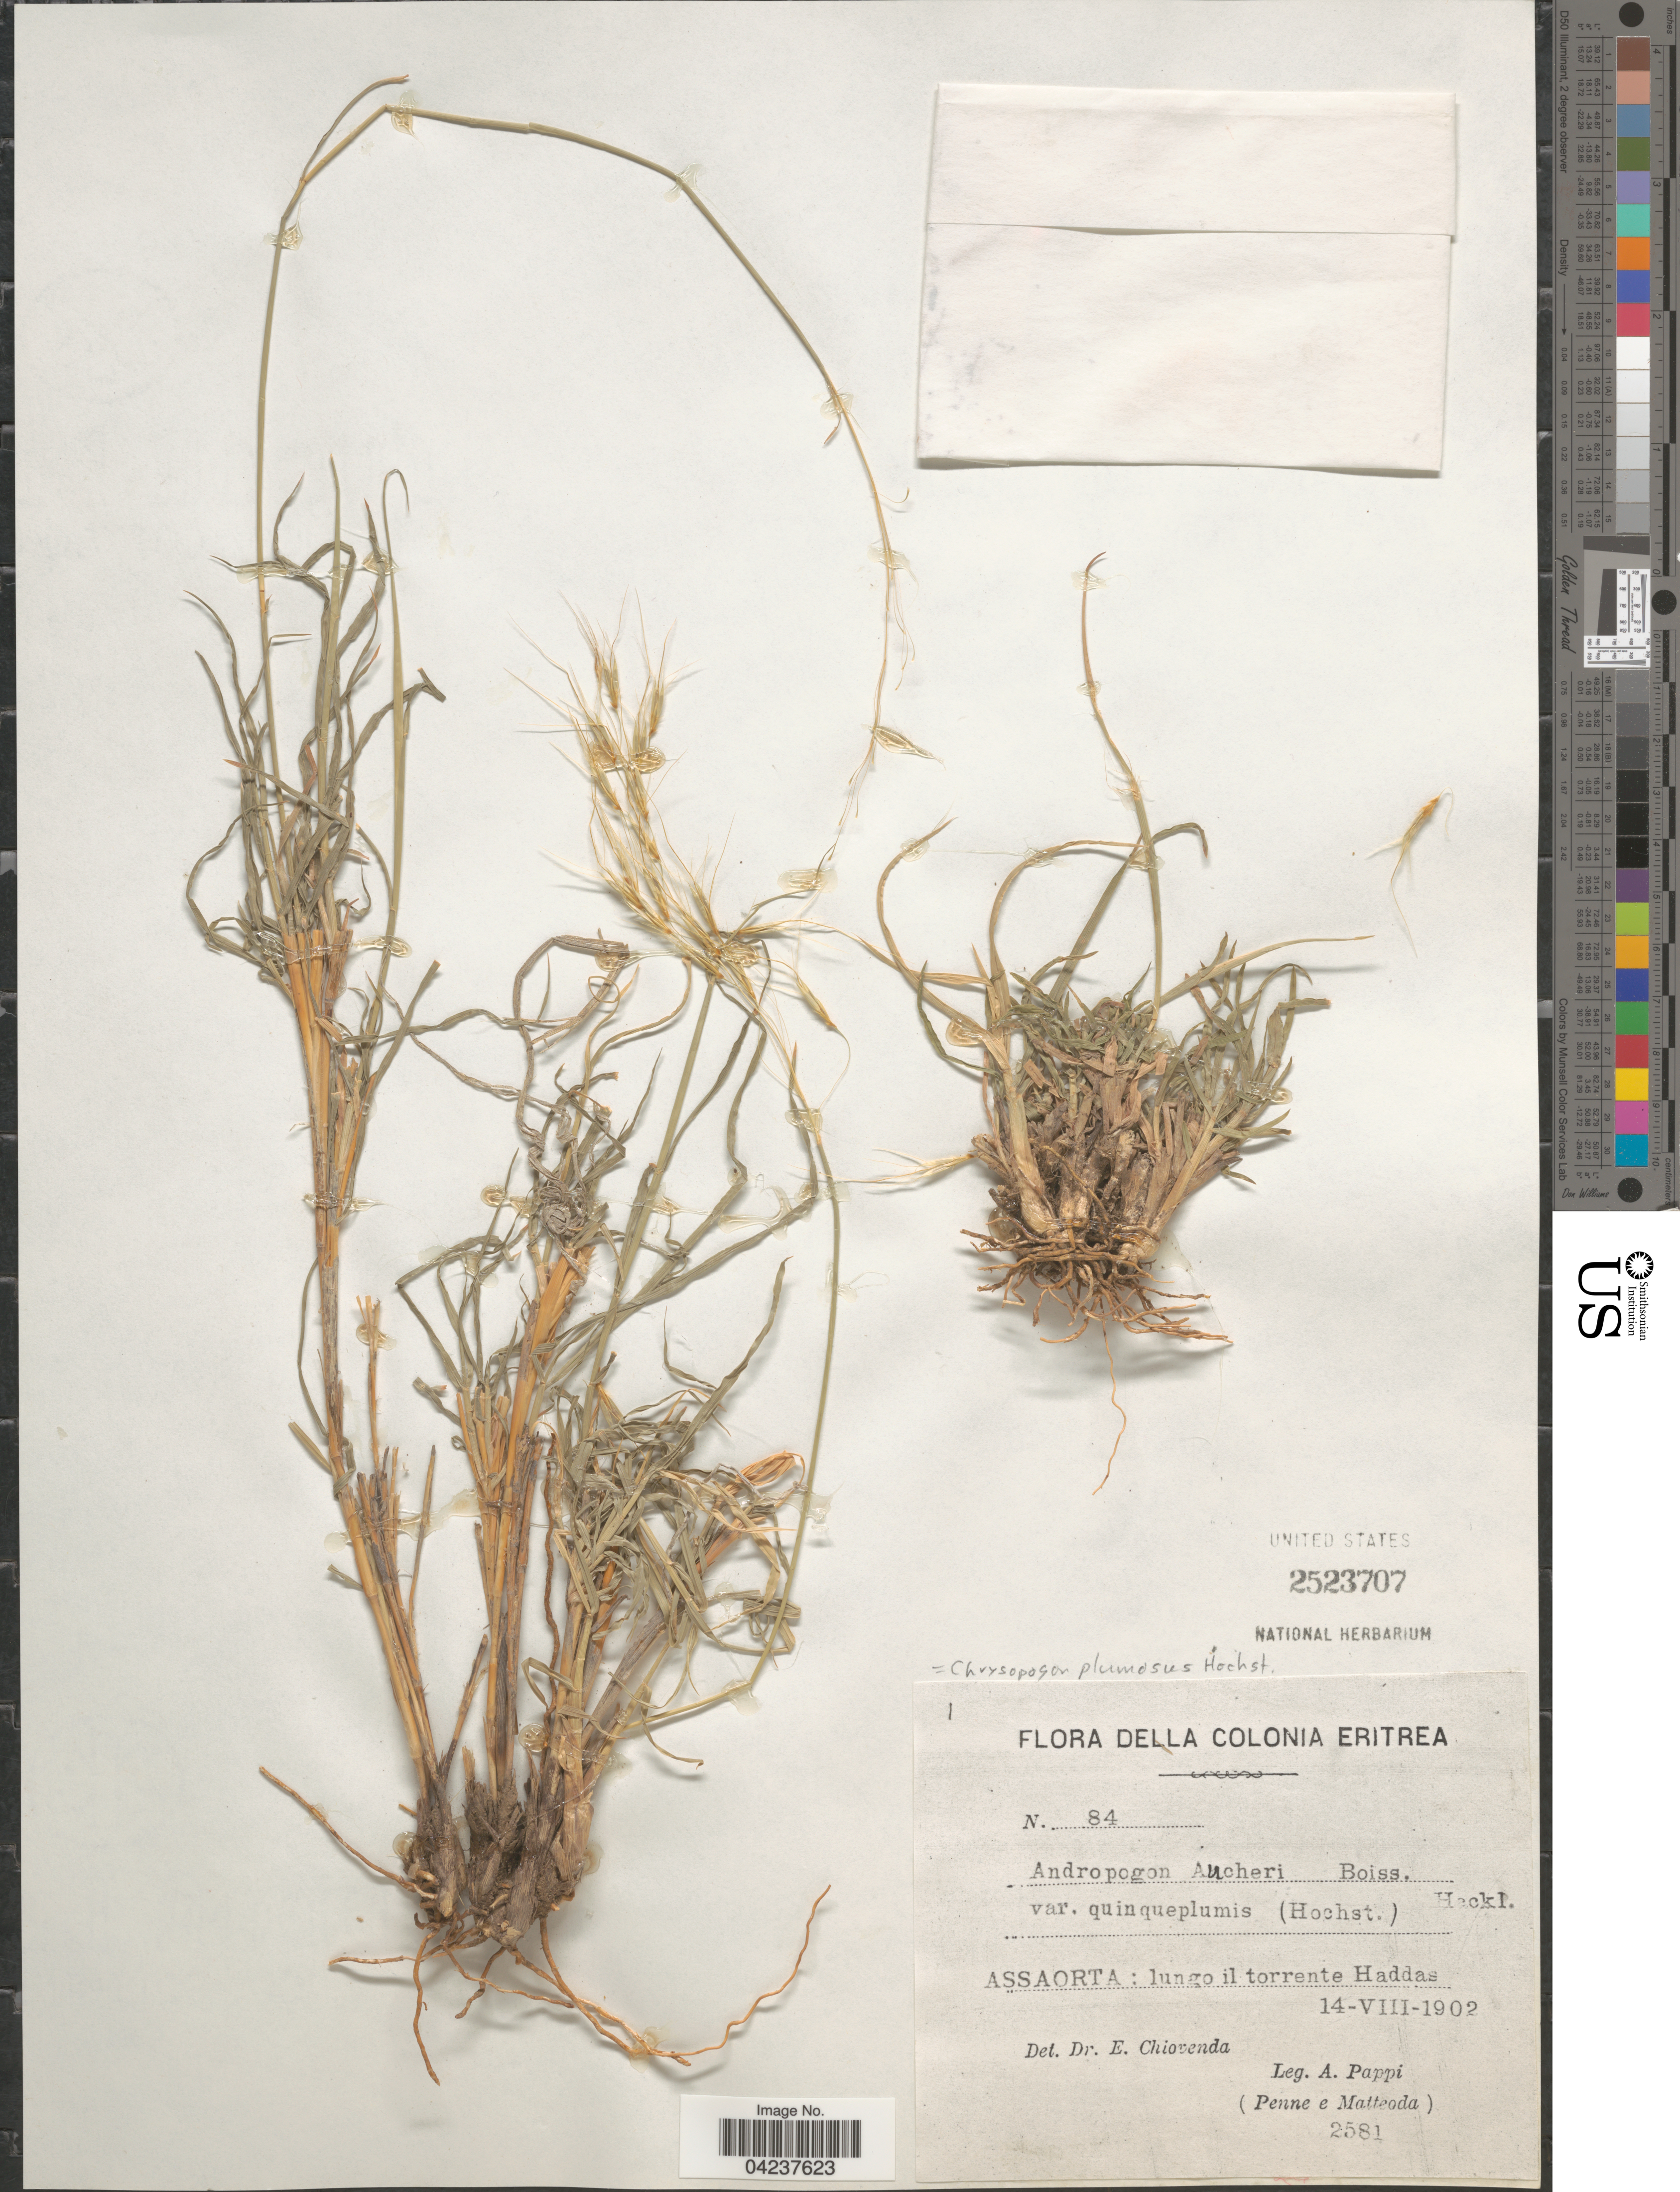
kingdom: Plantae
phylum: Tracheophyta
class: Liliopsida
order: Poales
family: Poaceae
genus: Chrysopogon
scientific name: Chrysopogon plumulosus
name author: Hochst.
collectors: A. Pappi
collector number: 2581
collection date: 1902-08-14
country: Eritrea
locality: Della Colonia Eritrea. Assaorta: lungo il torrente Haddas.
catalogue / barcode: US 2523707